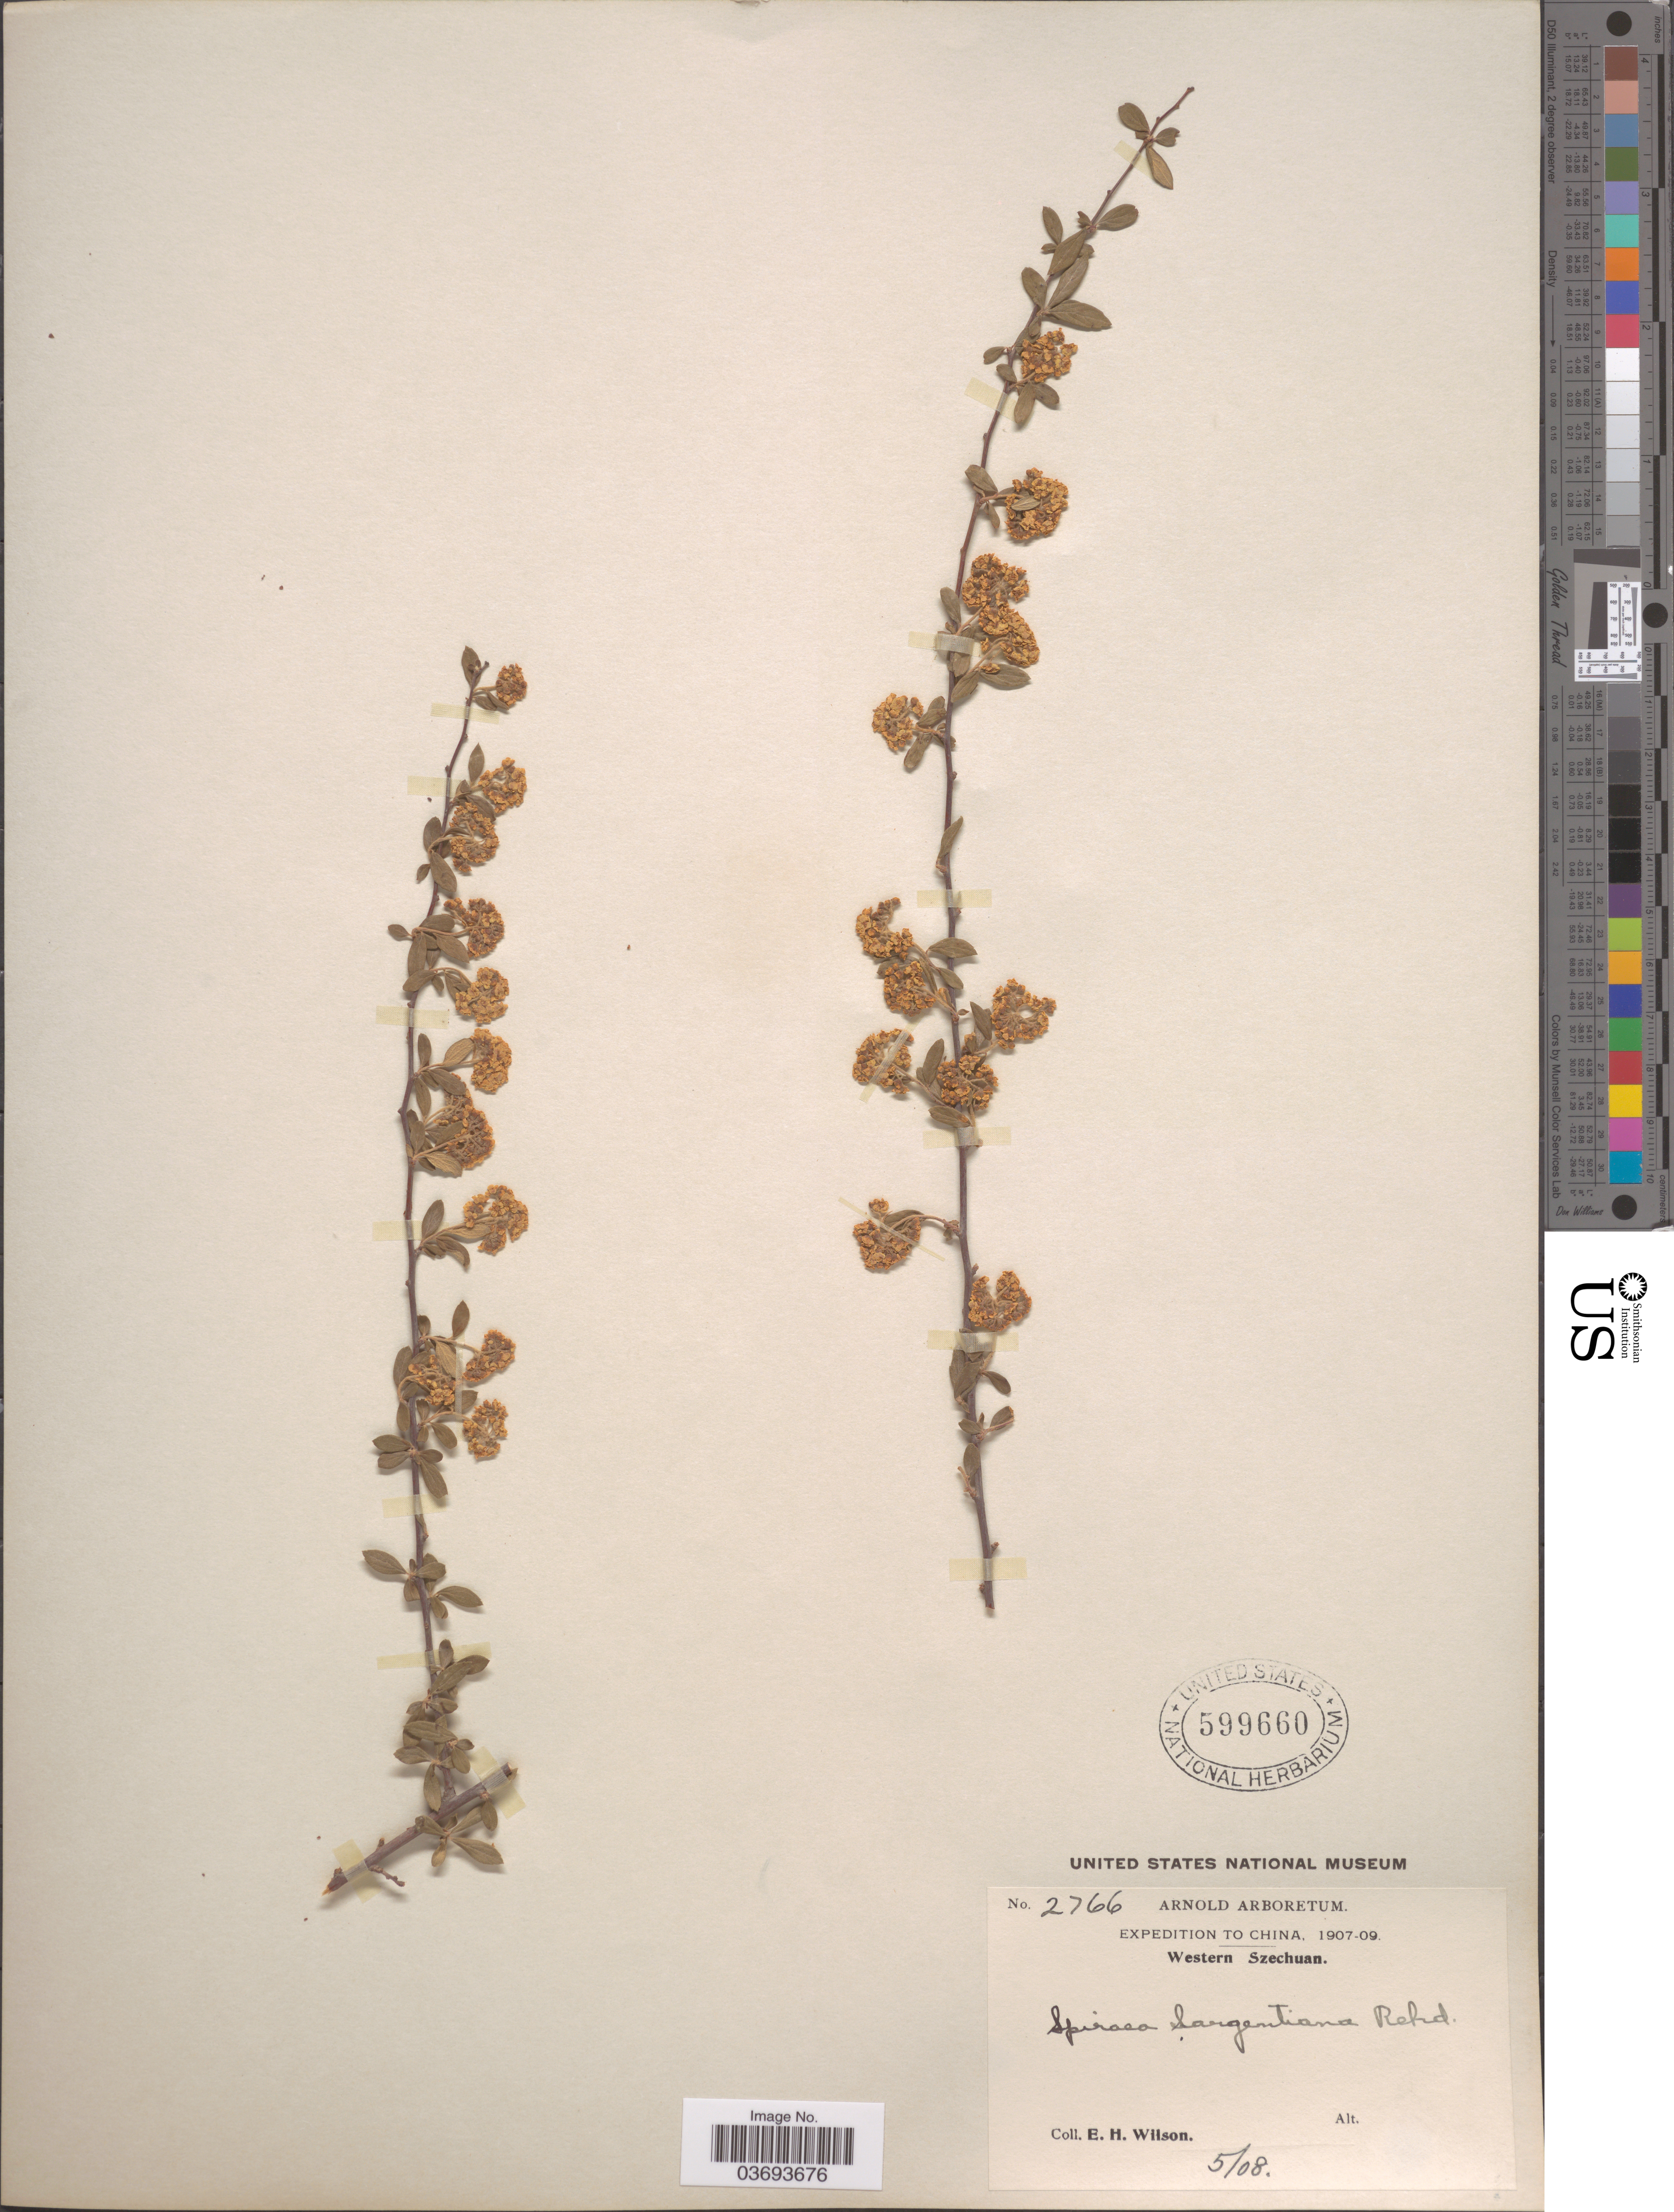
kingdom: Plantae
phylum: Tracheophyta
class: Magnoliopsida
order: Rosales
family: Rosaceae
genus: Spiraea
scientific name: Spiraea sargentiana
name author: Rehder in Sarg.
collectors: E. Wilson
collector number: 2766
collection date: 1908-05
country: China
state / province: Sichuan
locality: Western Szechuan.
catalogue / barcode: US 599660